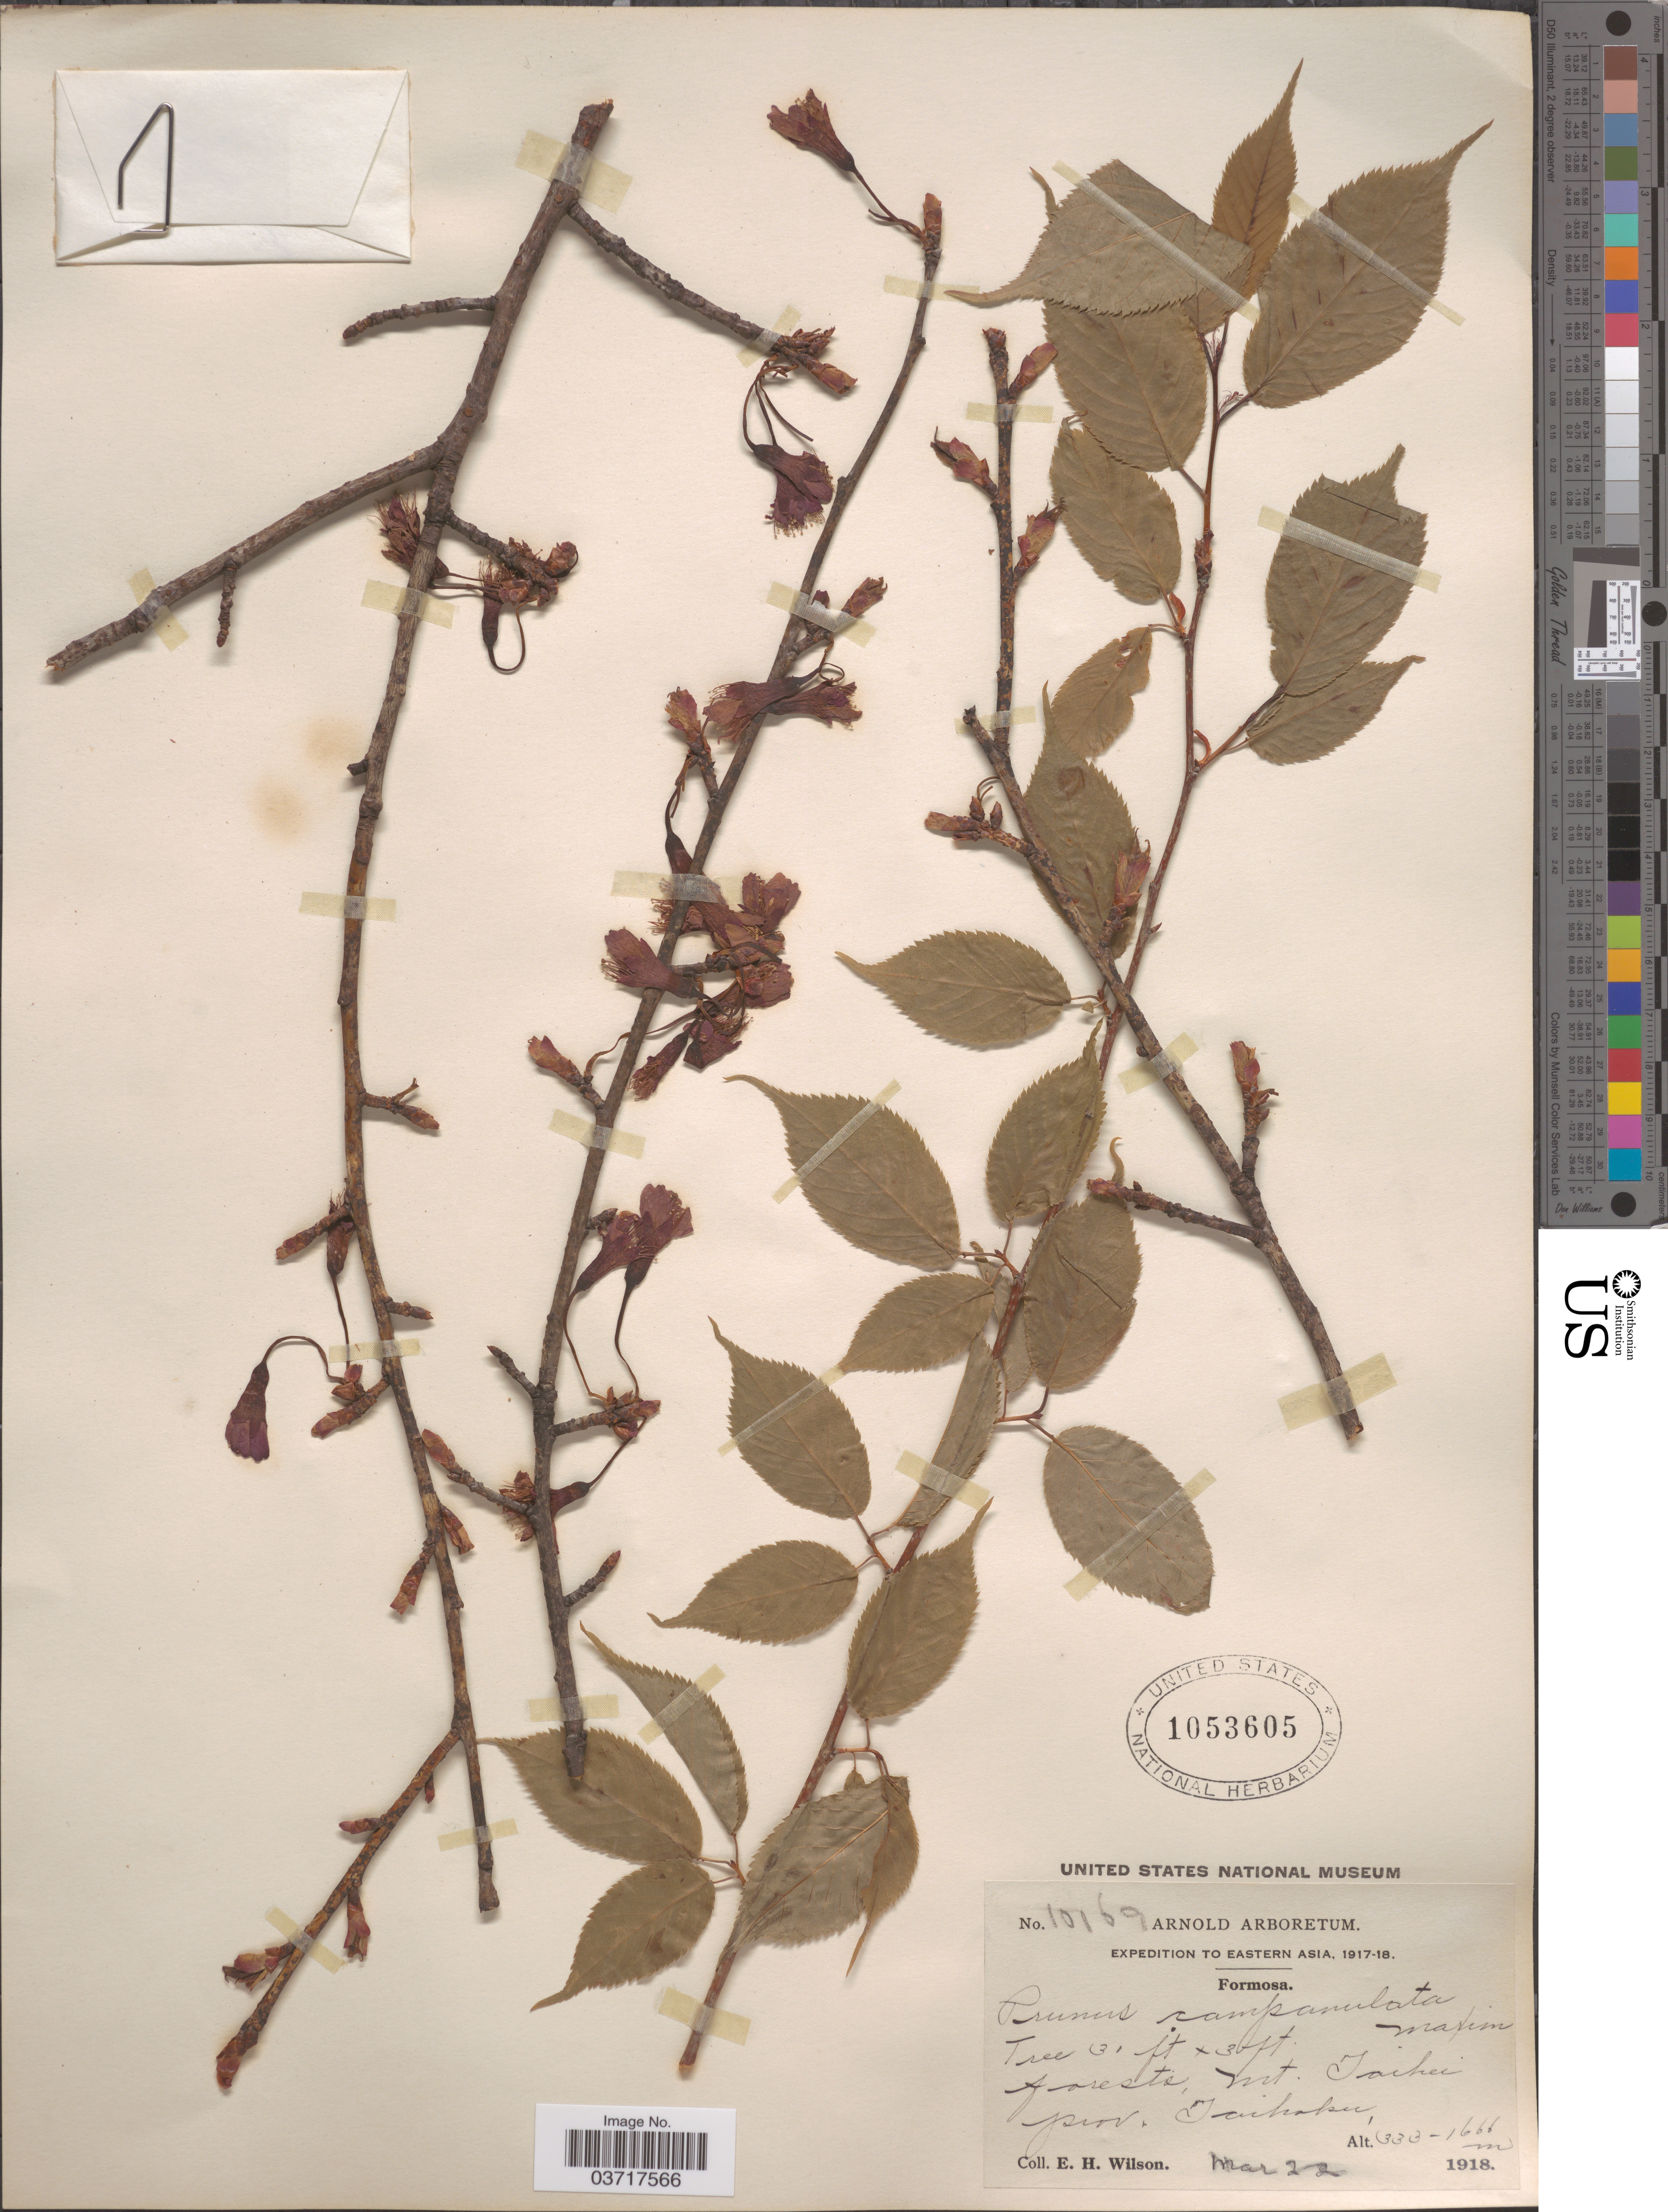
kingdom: Plantae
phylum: Tracheophyta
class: Magnoliopsida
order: Rosales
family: Rosaceae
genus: Prunus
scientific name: Prunus campanulata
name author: Maxim.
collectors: E. Wilson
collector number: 10169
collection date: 1918-03-22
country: Taiwan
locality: Formosa. Eastern Asia. Forests, Mt. Taihei. Prov. Taihaku.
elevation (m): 333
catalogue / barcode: US 1053605